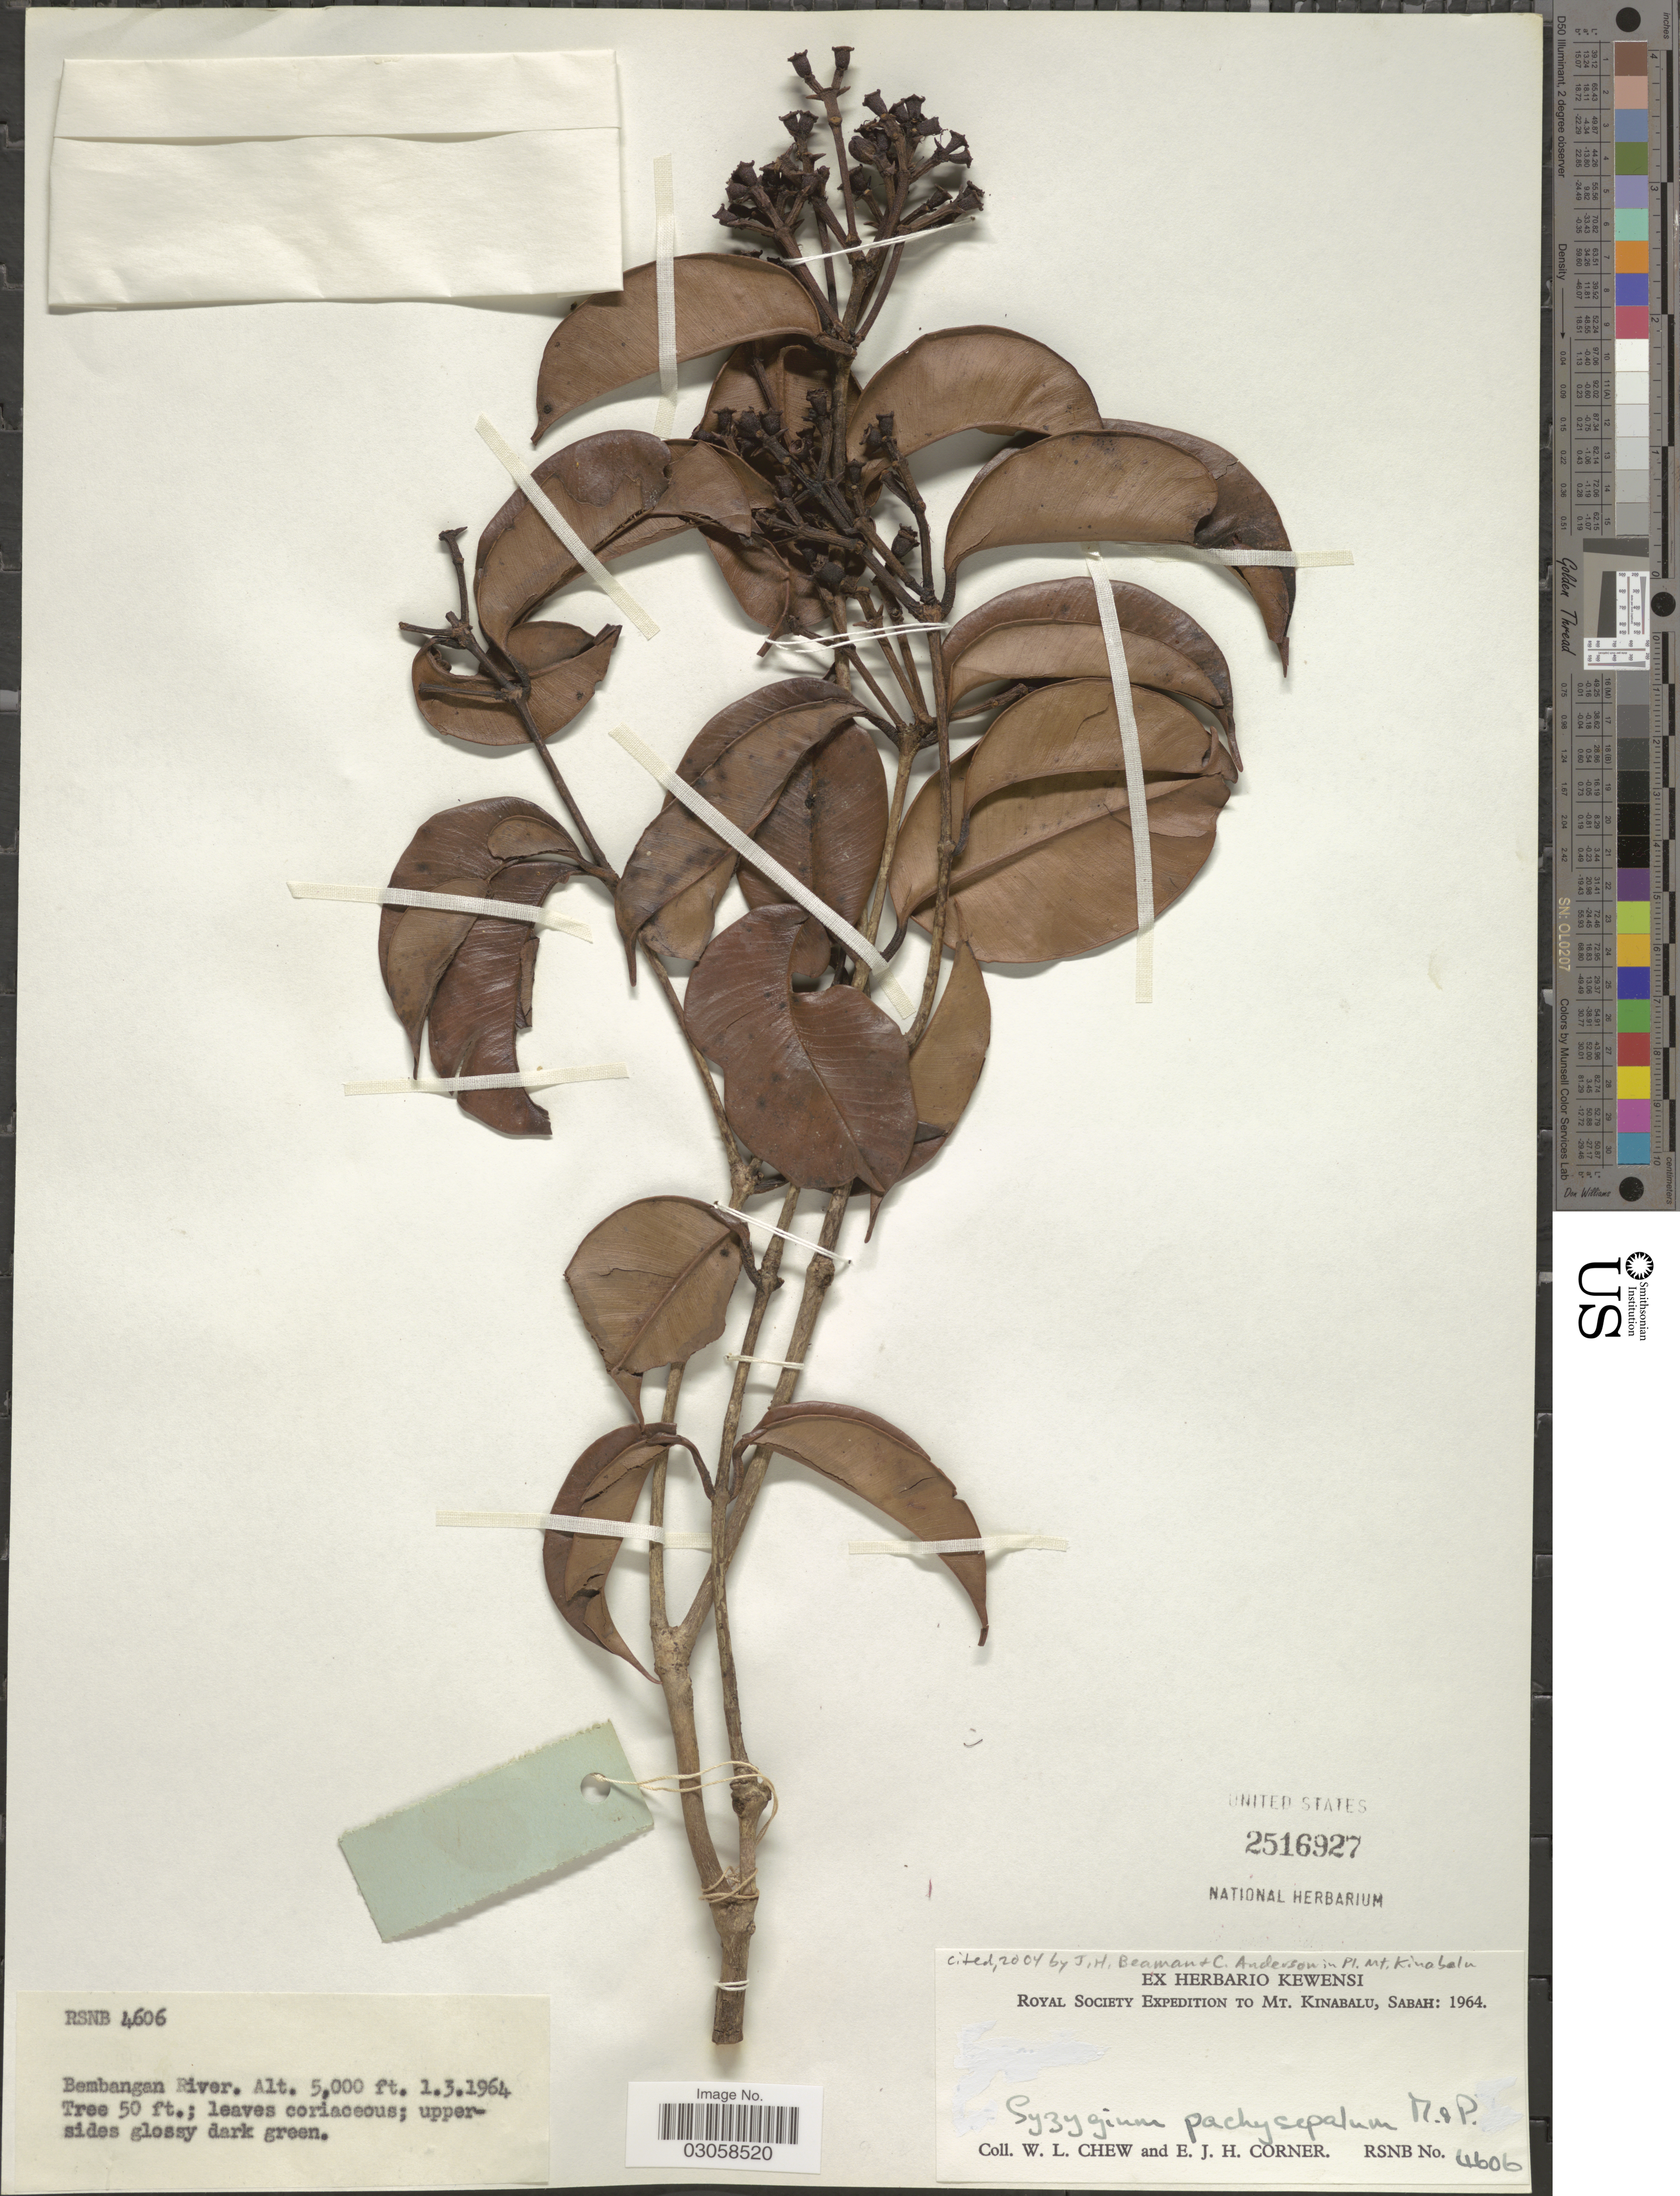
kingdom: Plantae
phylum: Tracheophyta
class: Magnoliopsida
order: Myrtales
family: Myrtaceae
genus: Syzygium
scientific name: Syzygium pachysepalum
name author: Merr. & L.M. Perry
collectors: W. Chew & E. Corner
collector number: RSNB 4606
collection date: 1964-03-01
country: Malaysia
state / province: Sabah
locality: Mt. Kinabalu. Bembangan River.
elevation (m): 1524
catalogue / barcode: US 2516927